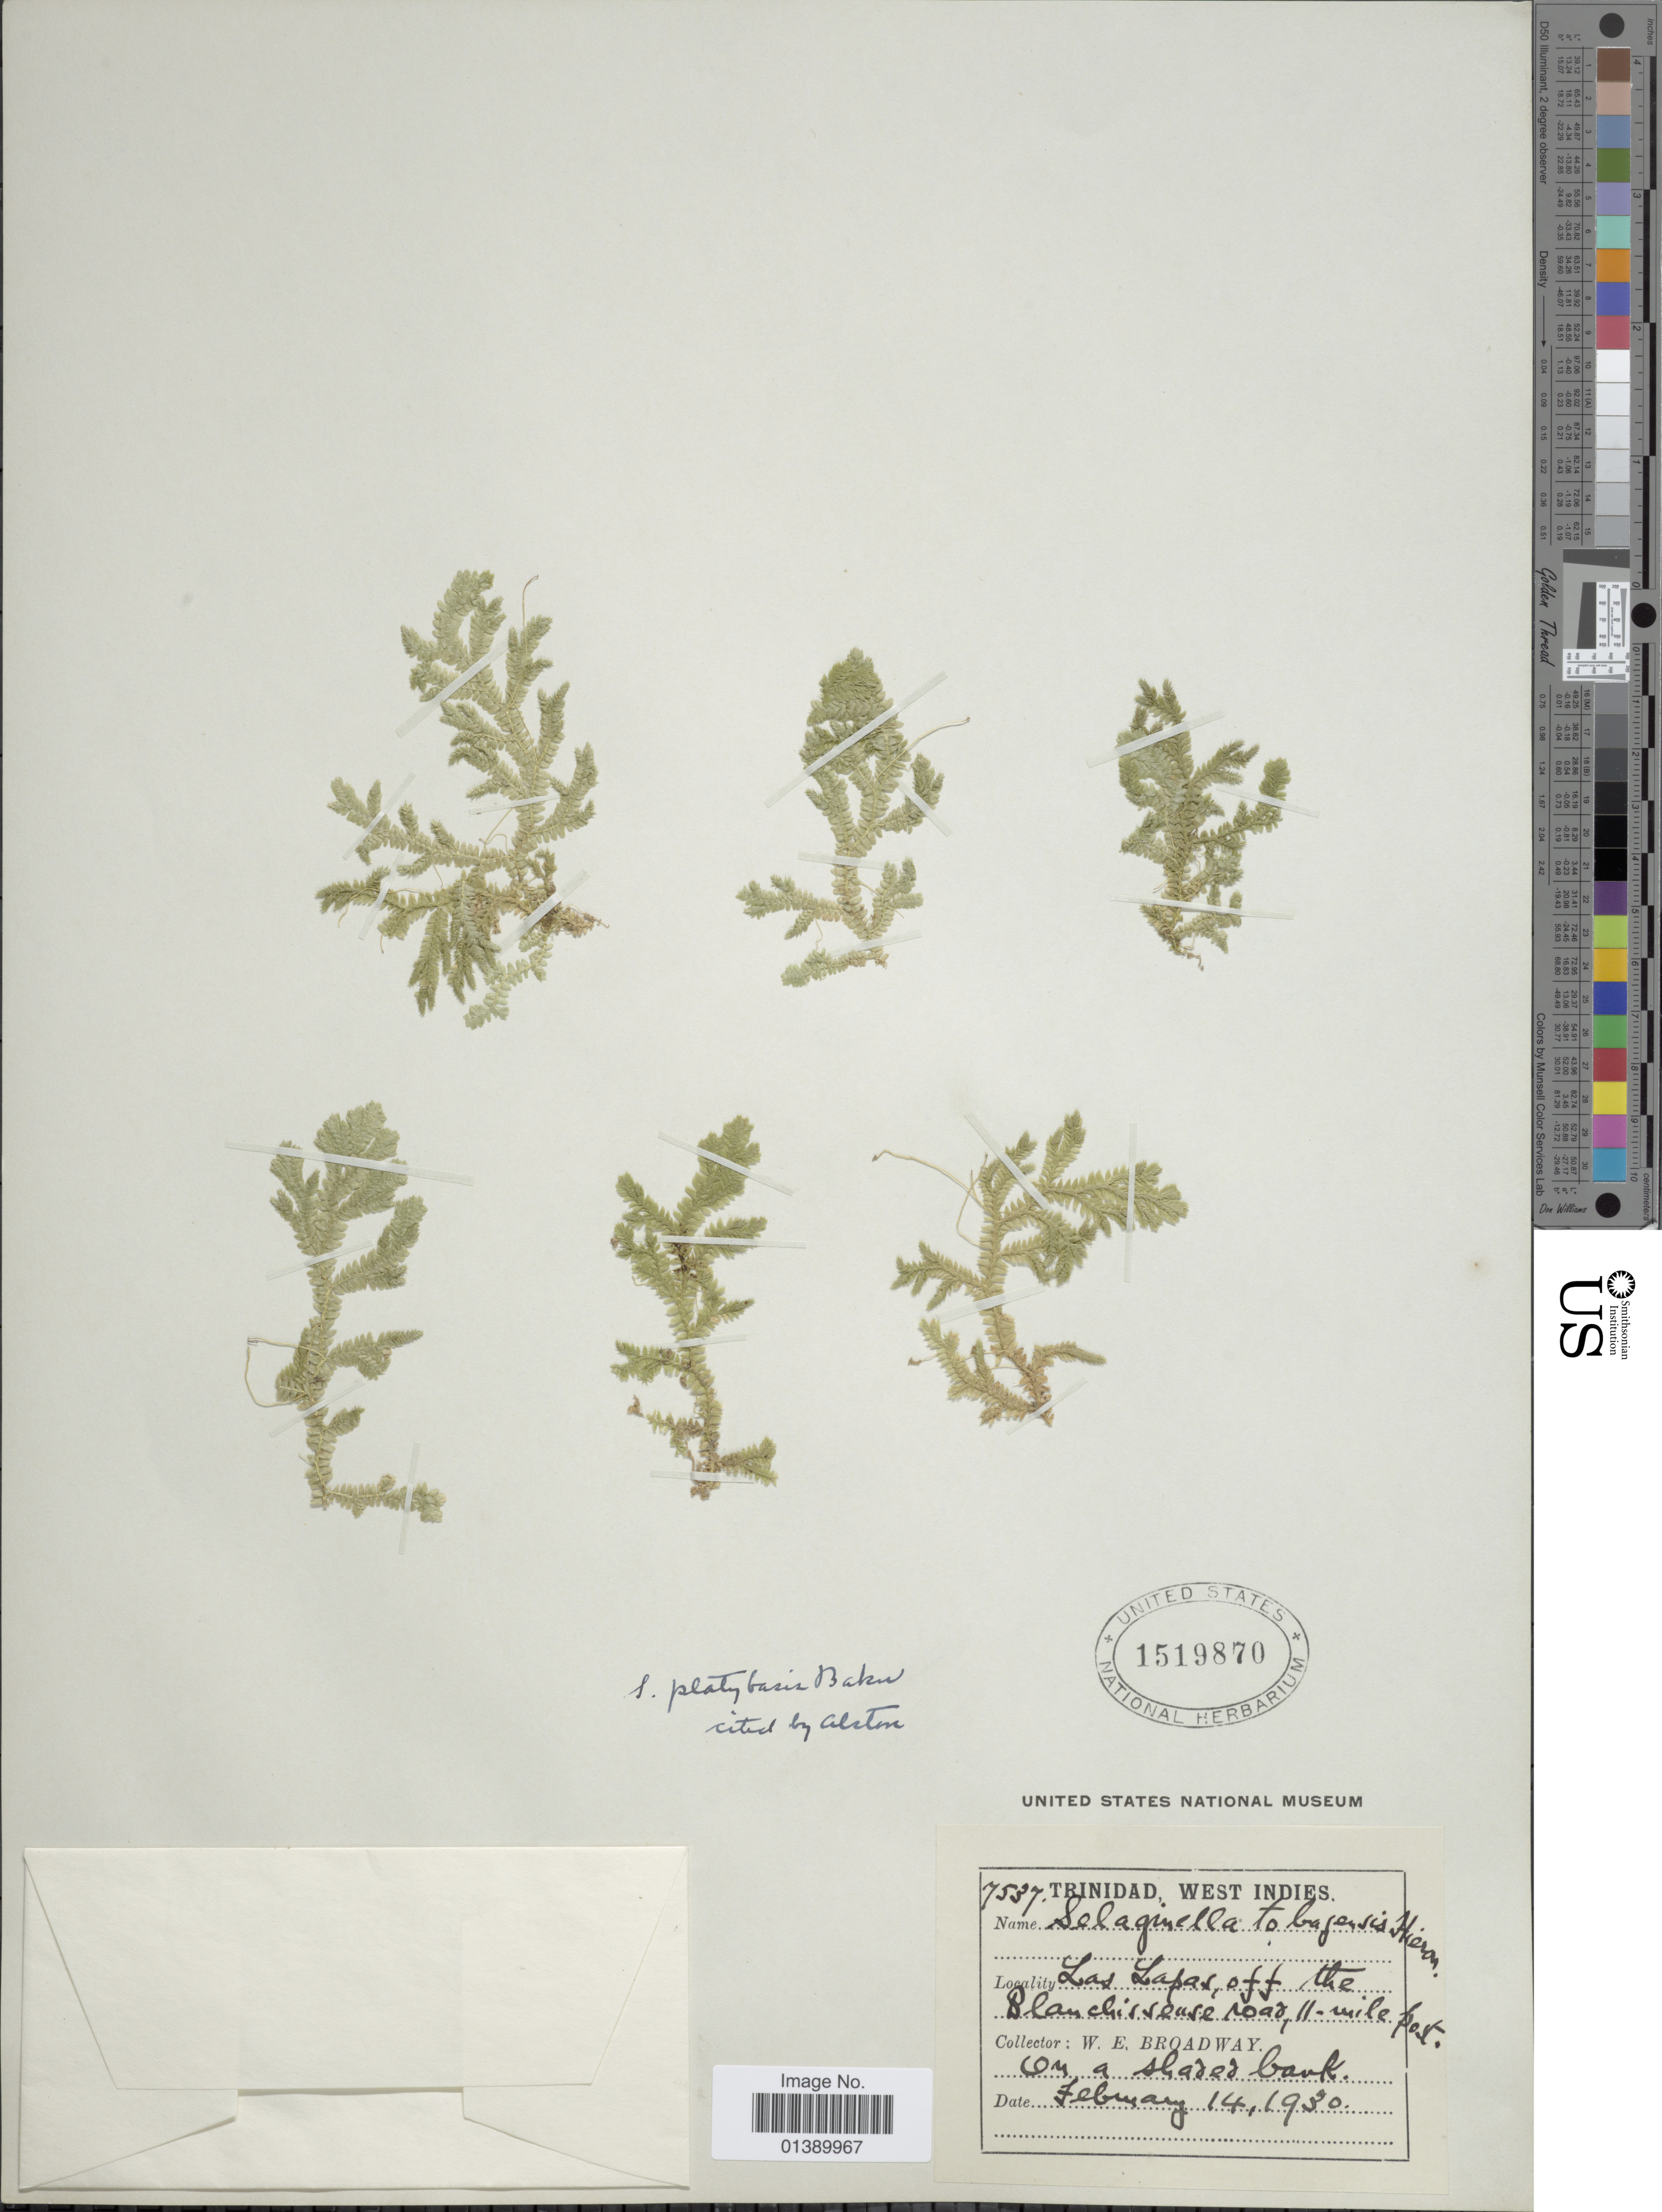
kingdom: Plantae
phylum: Tracheophyta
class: Lycopodiopsida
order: Selaginellales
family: Selaginellaceae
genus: Selaginella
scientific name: Selaginella producta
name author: Baker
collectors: W. E. Broadway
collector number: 7537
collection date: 1930-02-14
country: Trinidad and Tobago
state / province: Trinidad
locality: West Indies, Las Lapas, off the Blanchisseuse road, 11- mile post.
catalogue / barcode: US 1519870